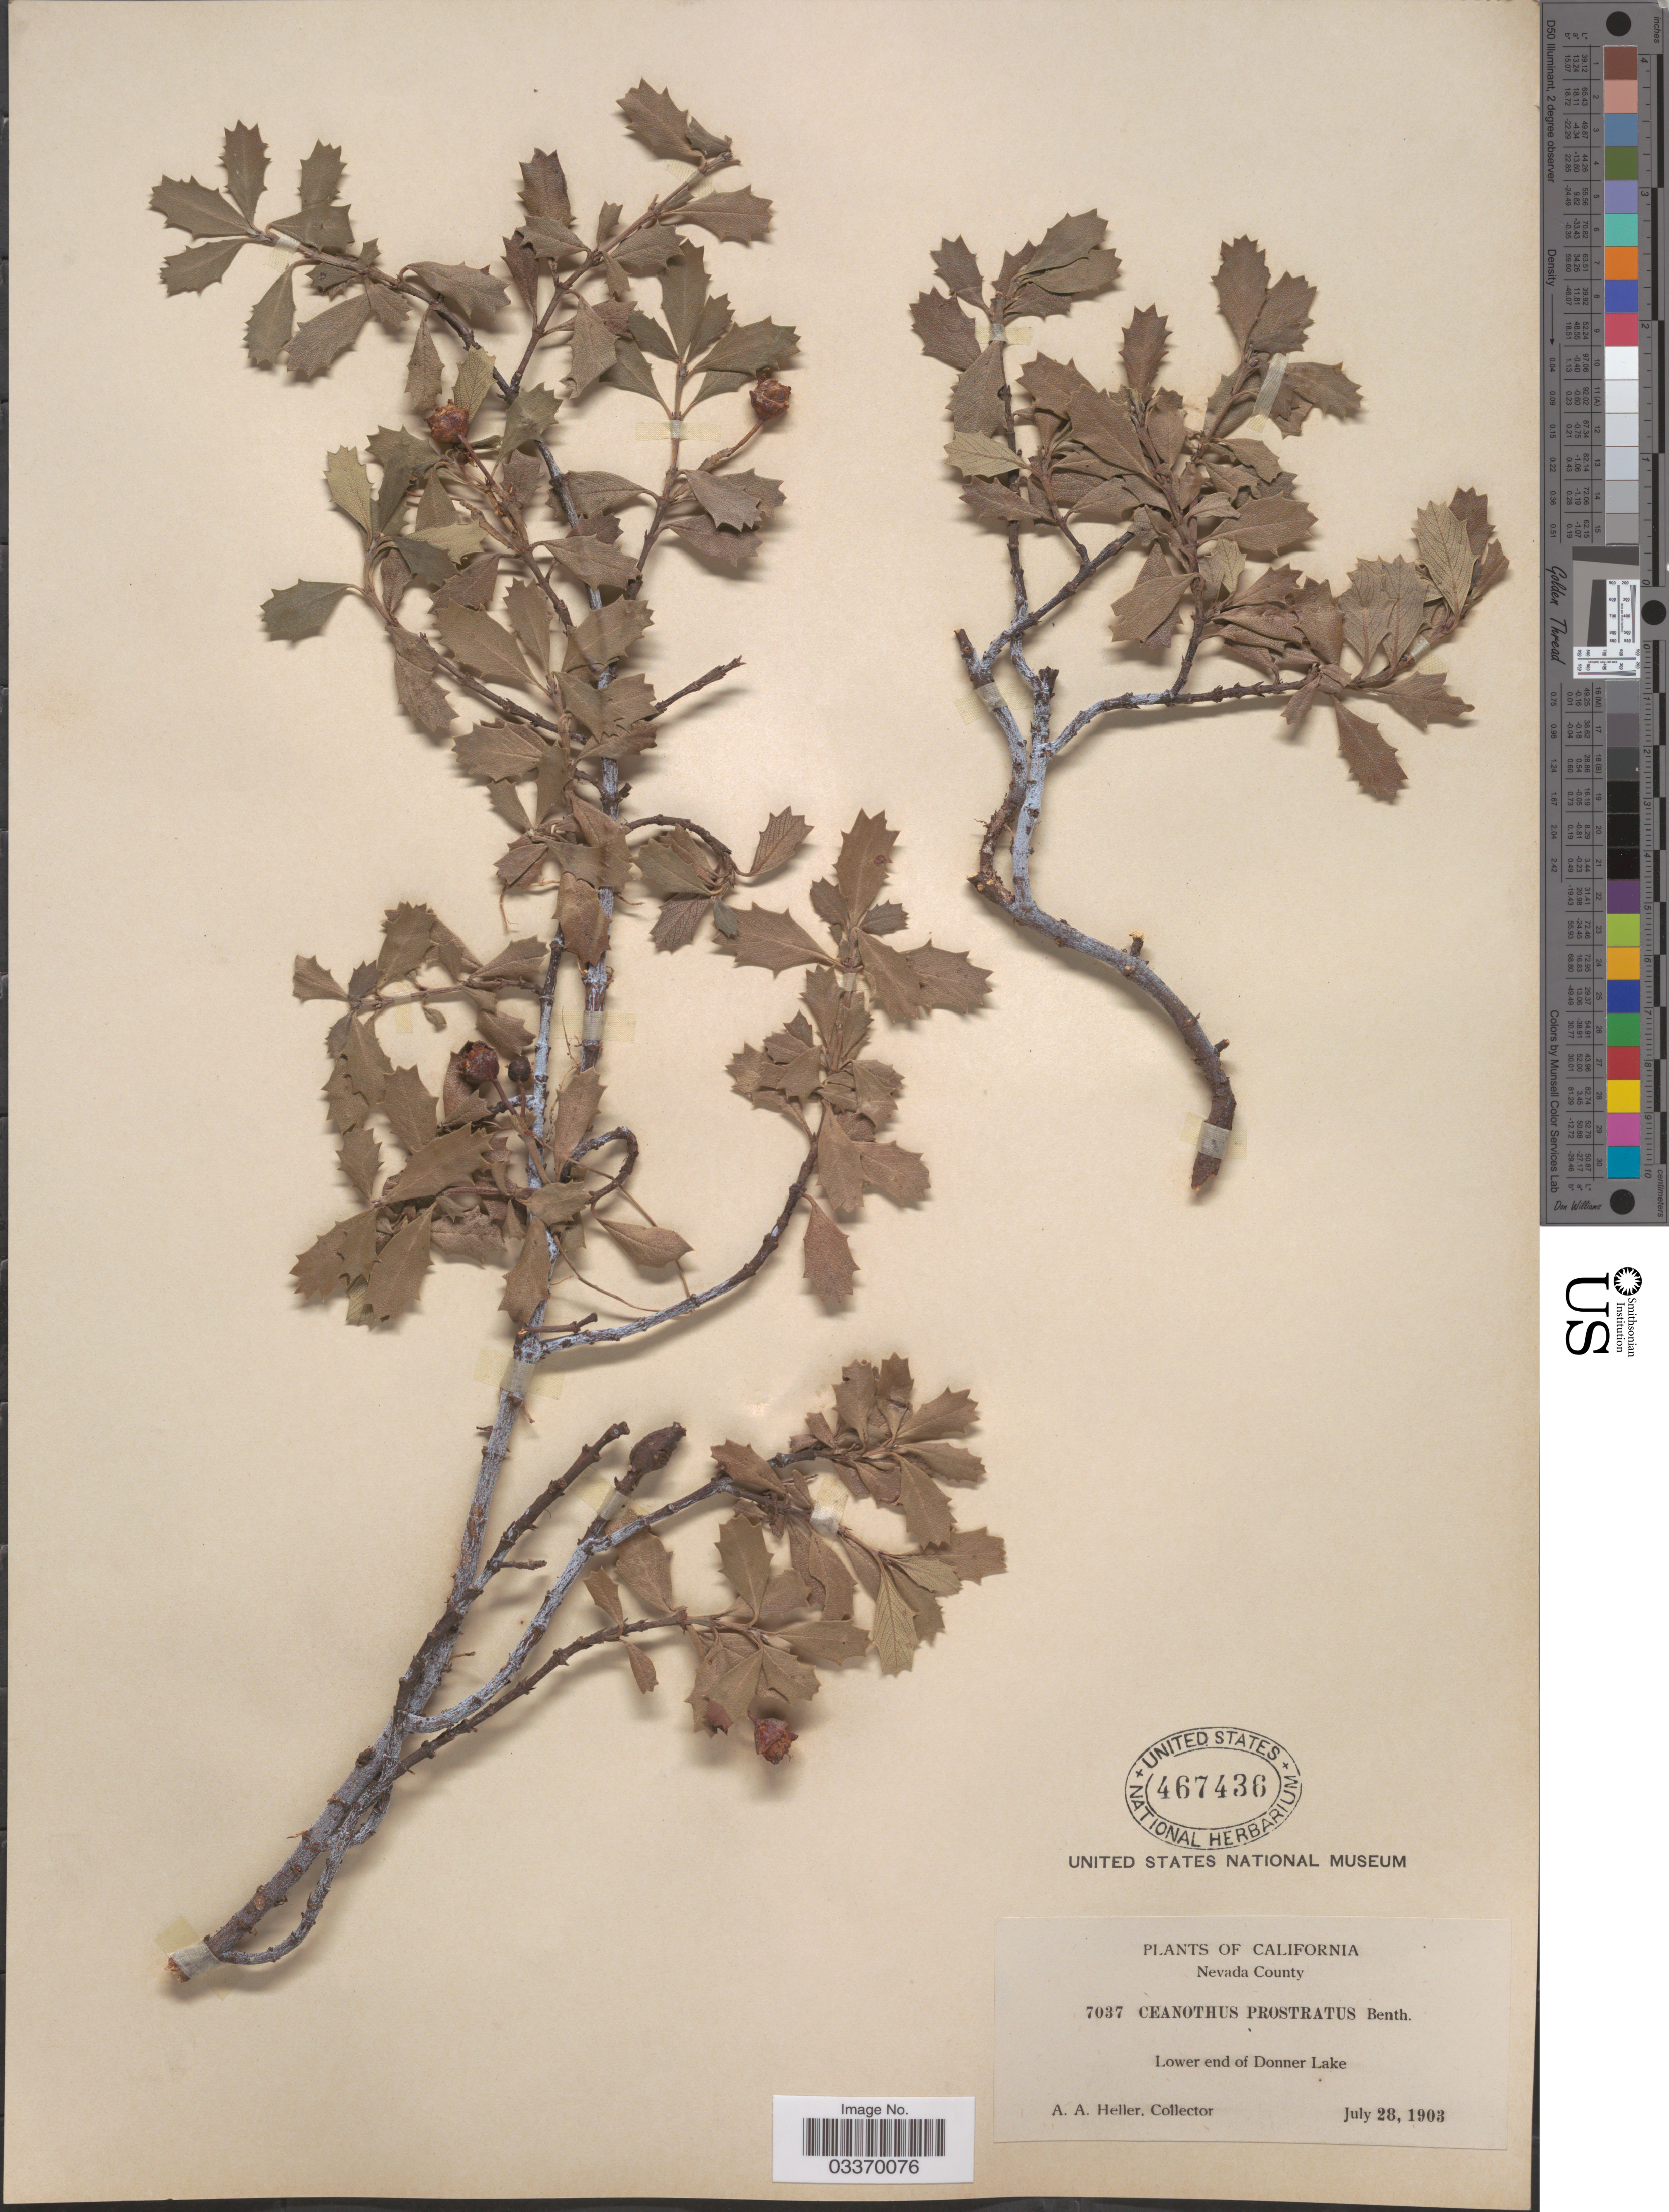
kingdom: Plantae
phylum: Tracheophyta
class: Magnoliopsida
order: Rosales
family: Rhamnaceae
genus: Ceanothus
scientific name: Ceanothus prostratus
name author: Benth.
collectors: A. A. Heller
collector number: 7037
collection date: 1903-07-28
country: United States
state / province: California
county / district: Nevada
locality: Nevada County. Lower end of Donner Lake.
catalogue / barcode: US 467436